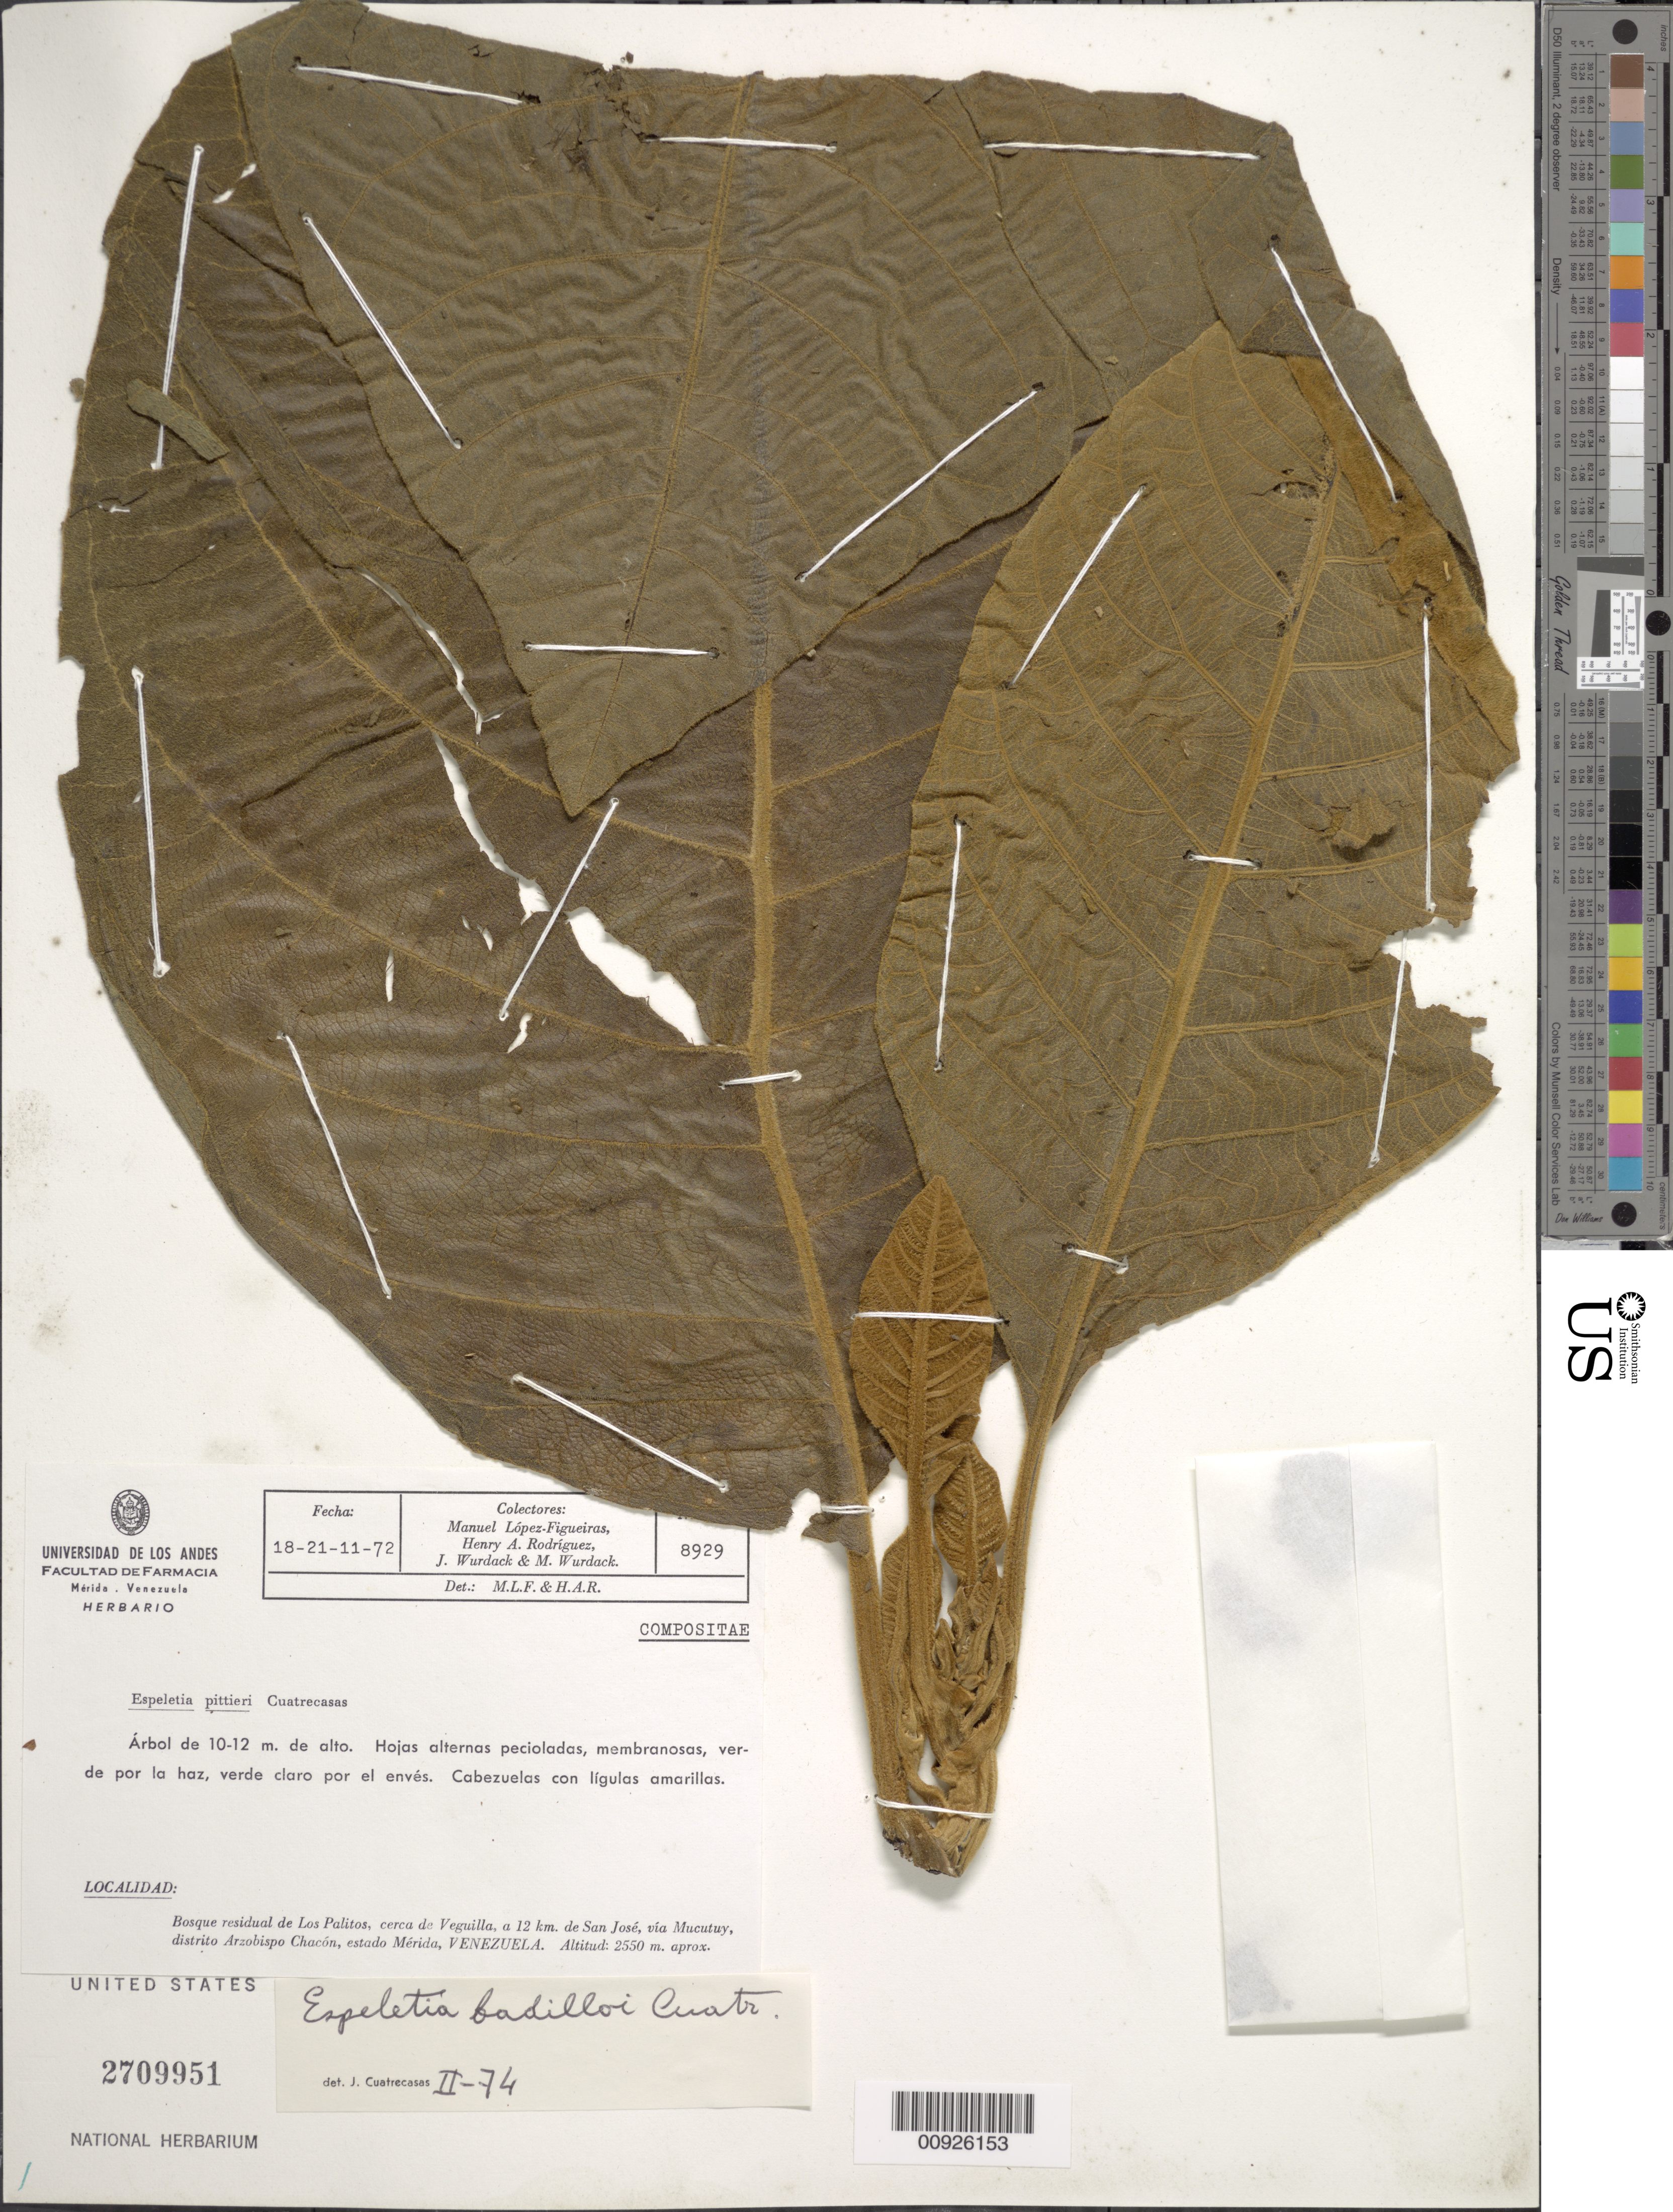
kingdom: Plantae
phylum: Tracheophyta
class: Magnoliopsida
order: Asterales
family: Asteraceae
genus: Carramboa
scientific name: Carramboa badilloi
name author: (Cuatrec.) Cuatrec.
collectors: M. López Figueiras, H. A. Rodriguez, J. J. Wurdack & M. L. Wurdack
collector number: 8929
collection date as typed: Transcribed d/m/y: 18/11/72 to 21/11/72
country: Venezuela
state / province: Mérida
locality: Bosque residual de Los Palitos, cerca de Veguilla, a 12 kkm. de San Jose, via Mucutuy, distrito Arzobispo Chacon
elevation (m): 2550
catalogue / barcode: US 2709951